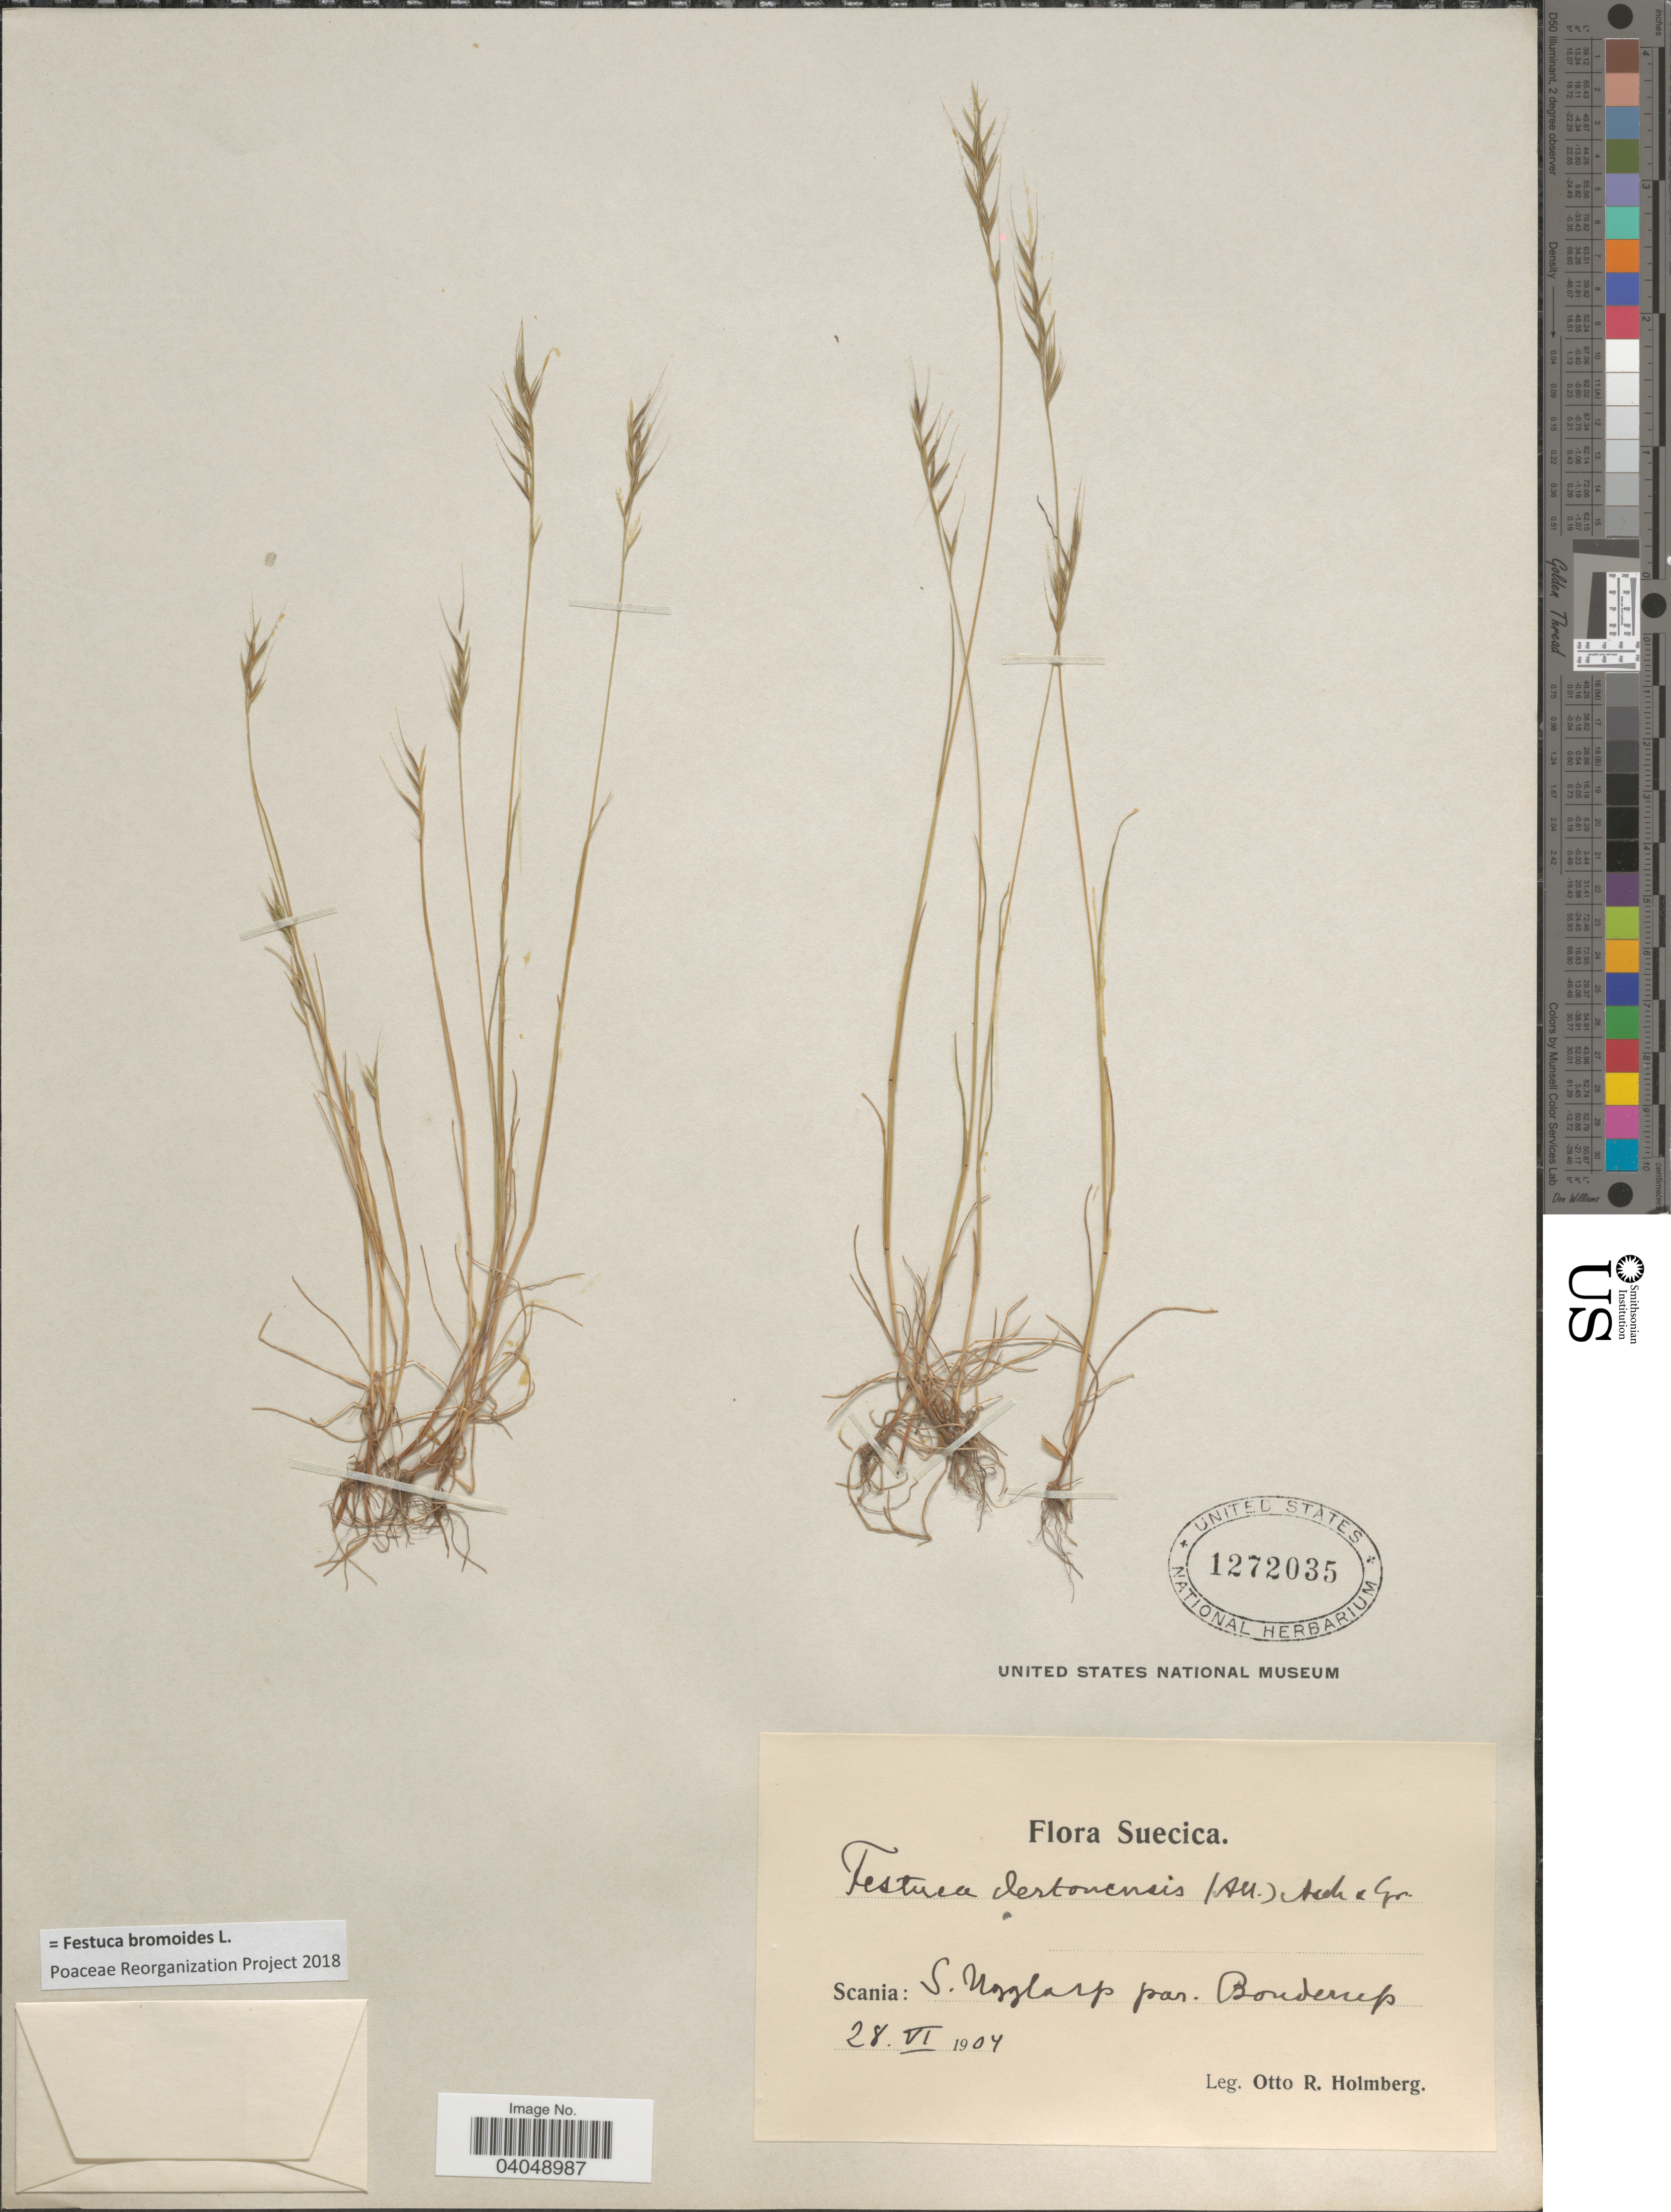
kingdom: Plantae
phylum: Tracheophyta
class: Liliopsida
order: Poales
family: Poaceae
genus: Festuca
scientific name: Festuca bromoides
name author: L.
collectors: O. Holmberg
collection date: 1904-06-28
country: Sweden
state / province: Skåne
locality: Suecica. Scania: S. Ugglarp par. Bonderup.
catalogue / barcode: US 1272035